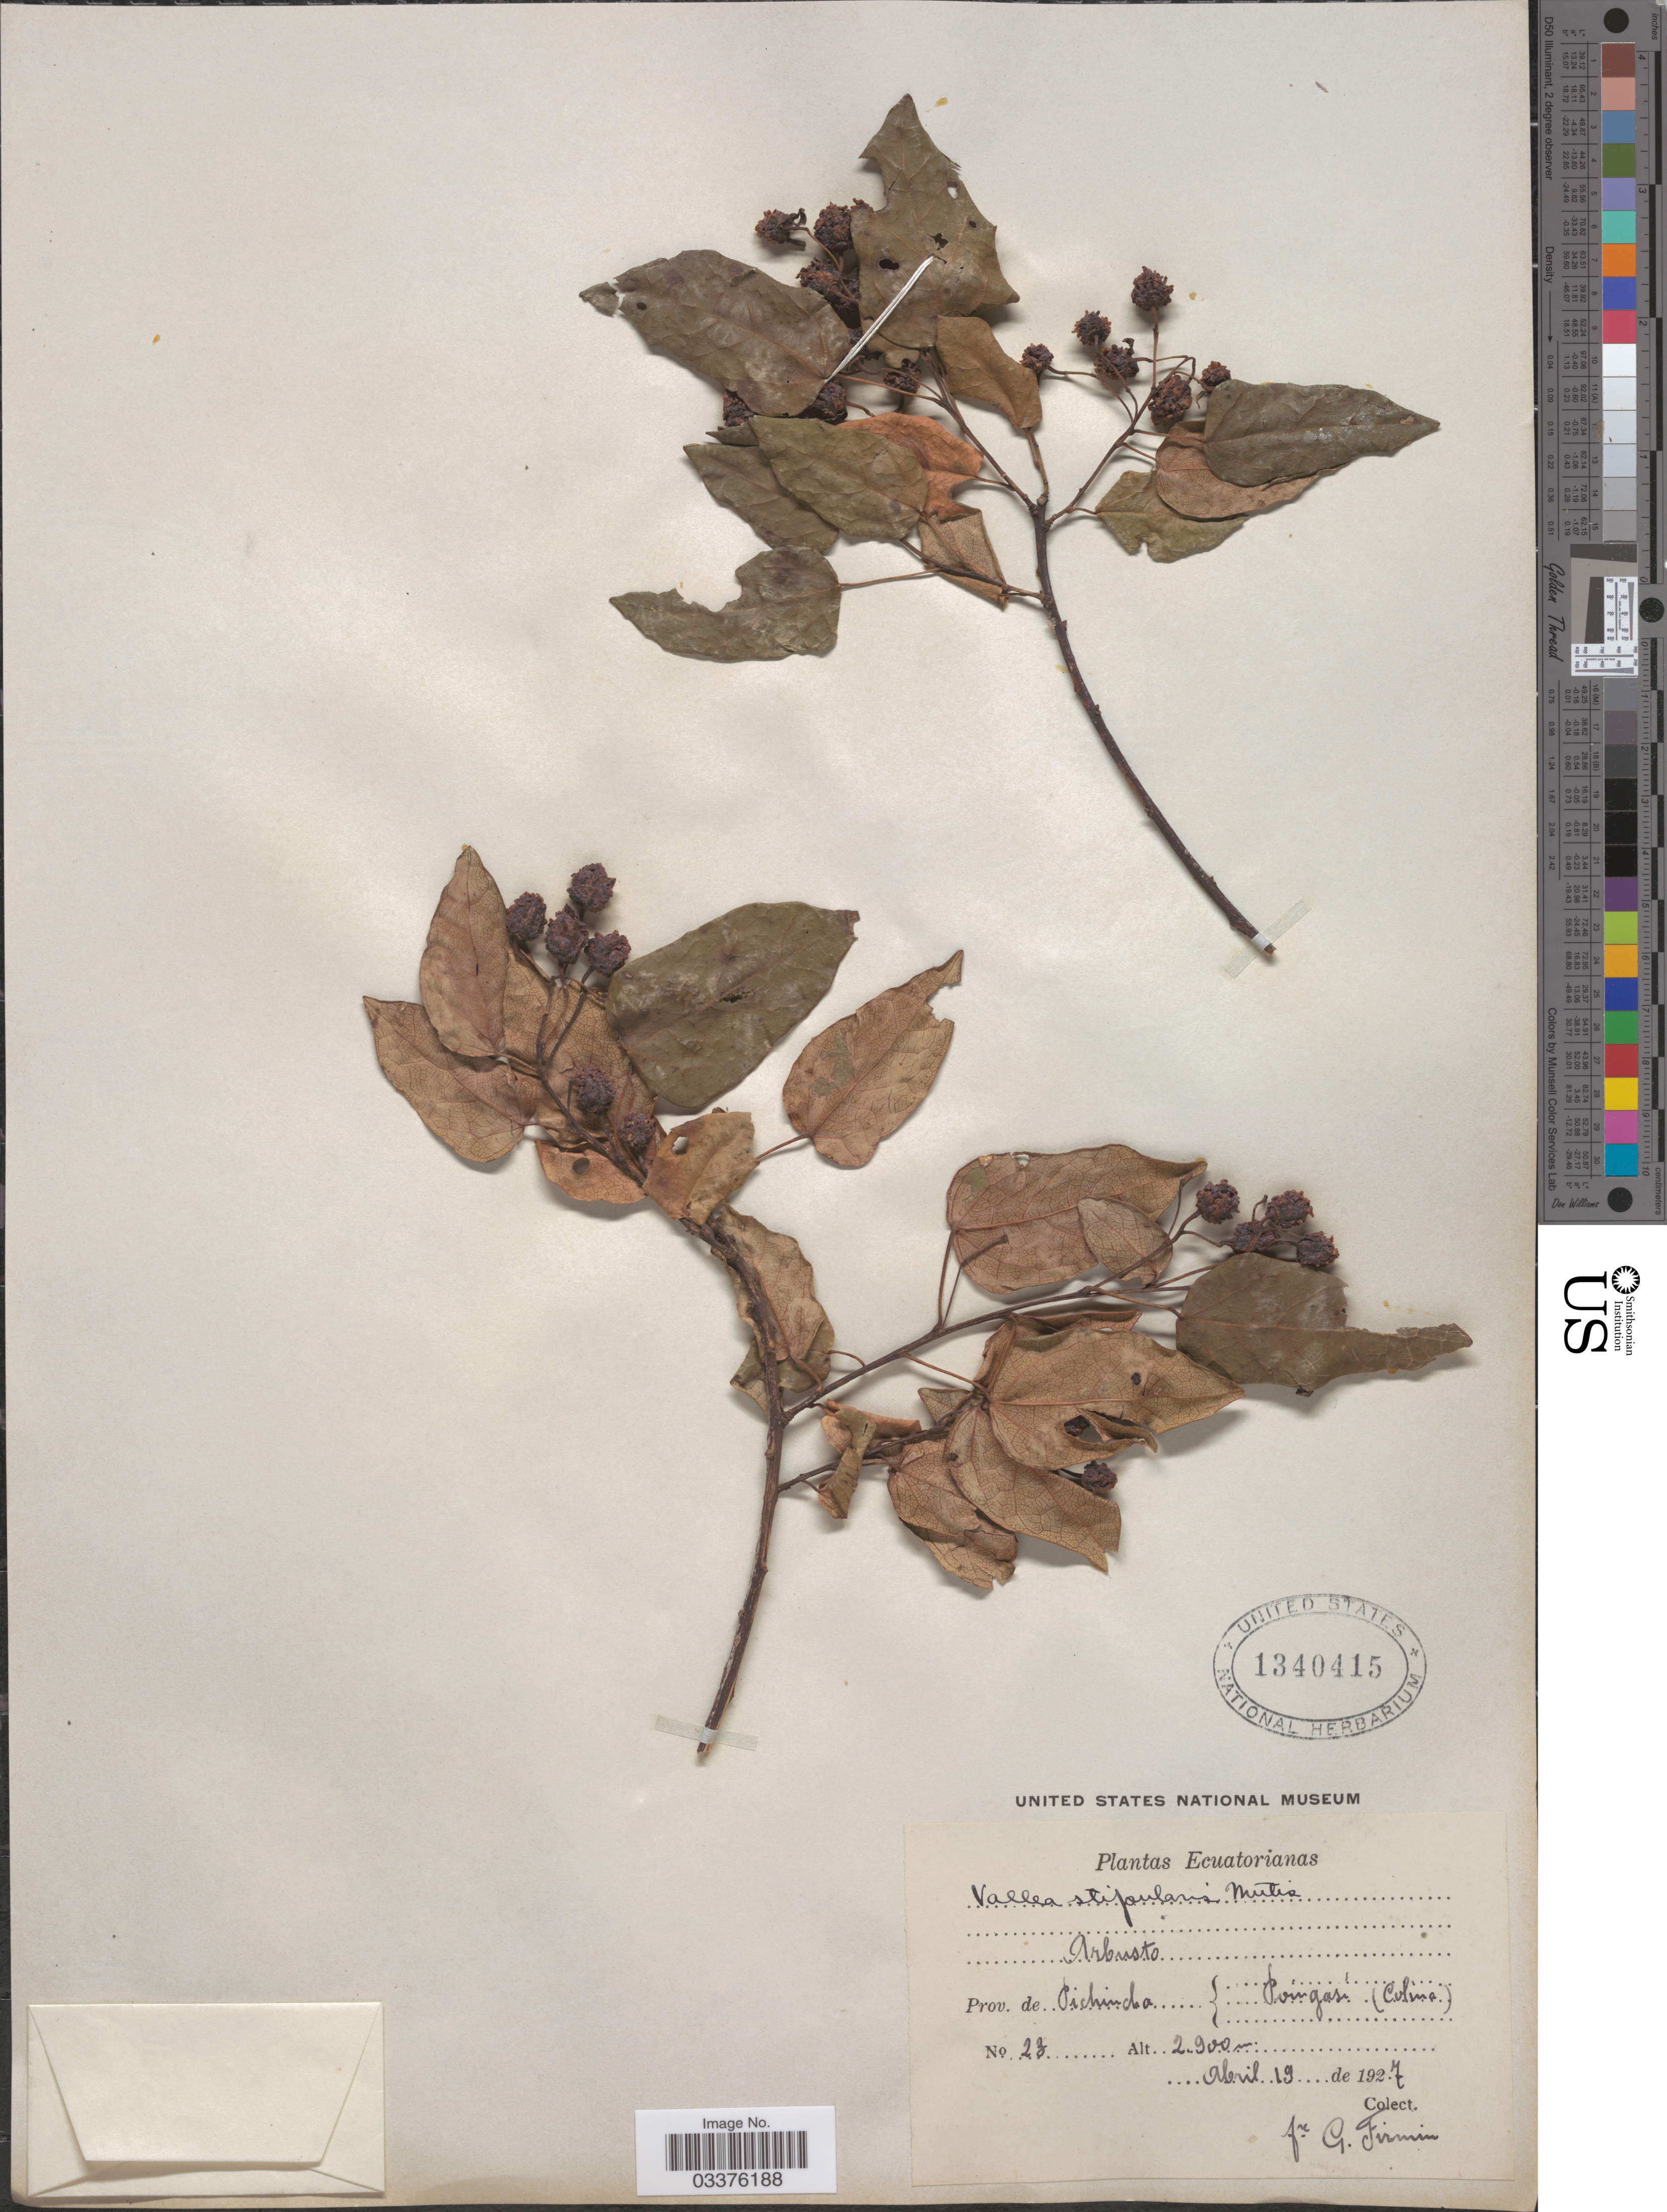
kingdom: Plantae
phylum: Tracheophyta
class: Magnoliopsida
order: Oxalidales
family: Elaeocarpaceae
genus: Vallea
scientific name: Vallea pubescens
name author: Kunth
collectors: F. Firmin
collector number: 23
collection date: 1927-04-19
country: Ecuador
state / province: Pichincha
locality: Poingasí (Colima).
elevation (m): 2900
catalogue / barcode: US 1340415